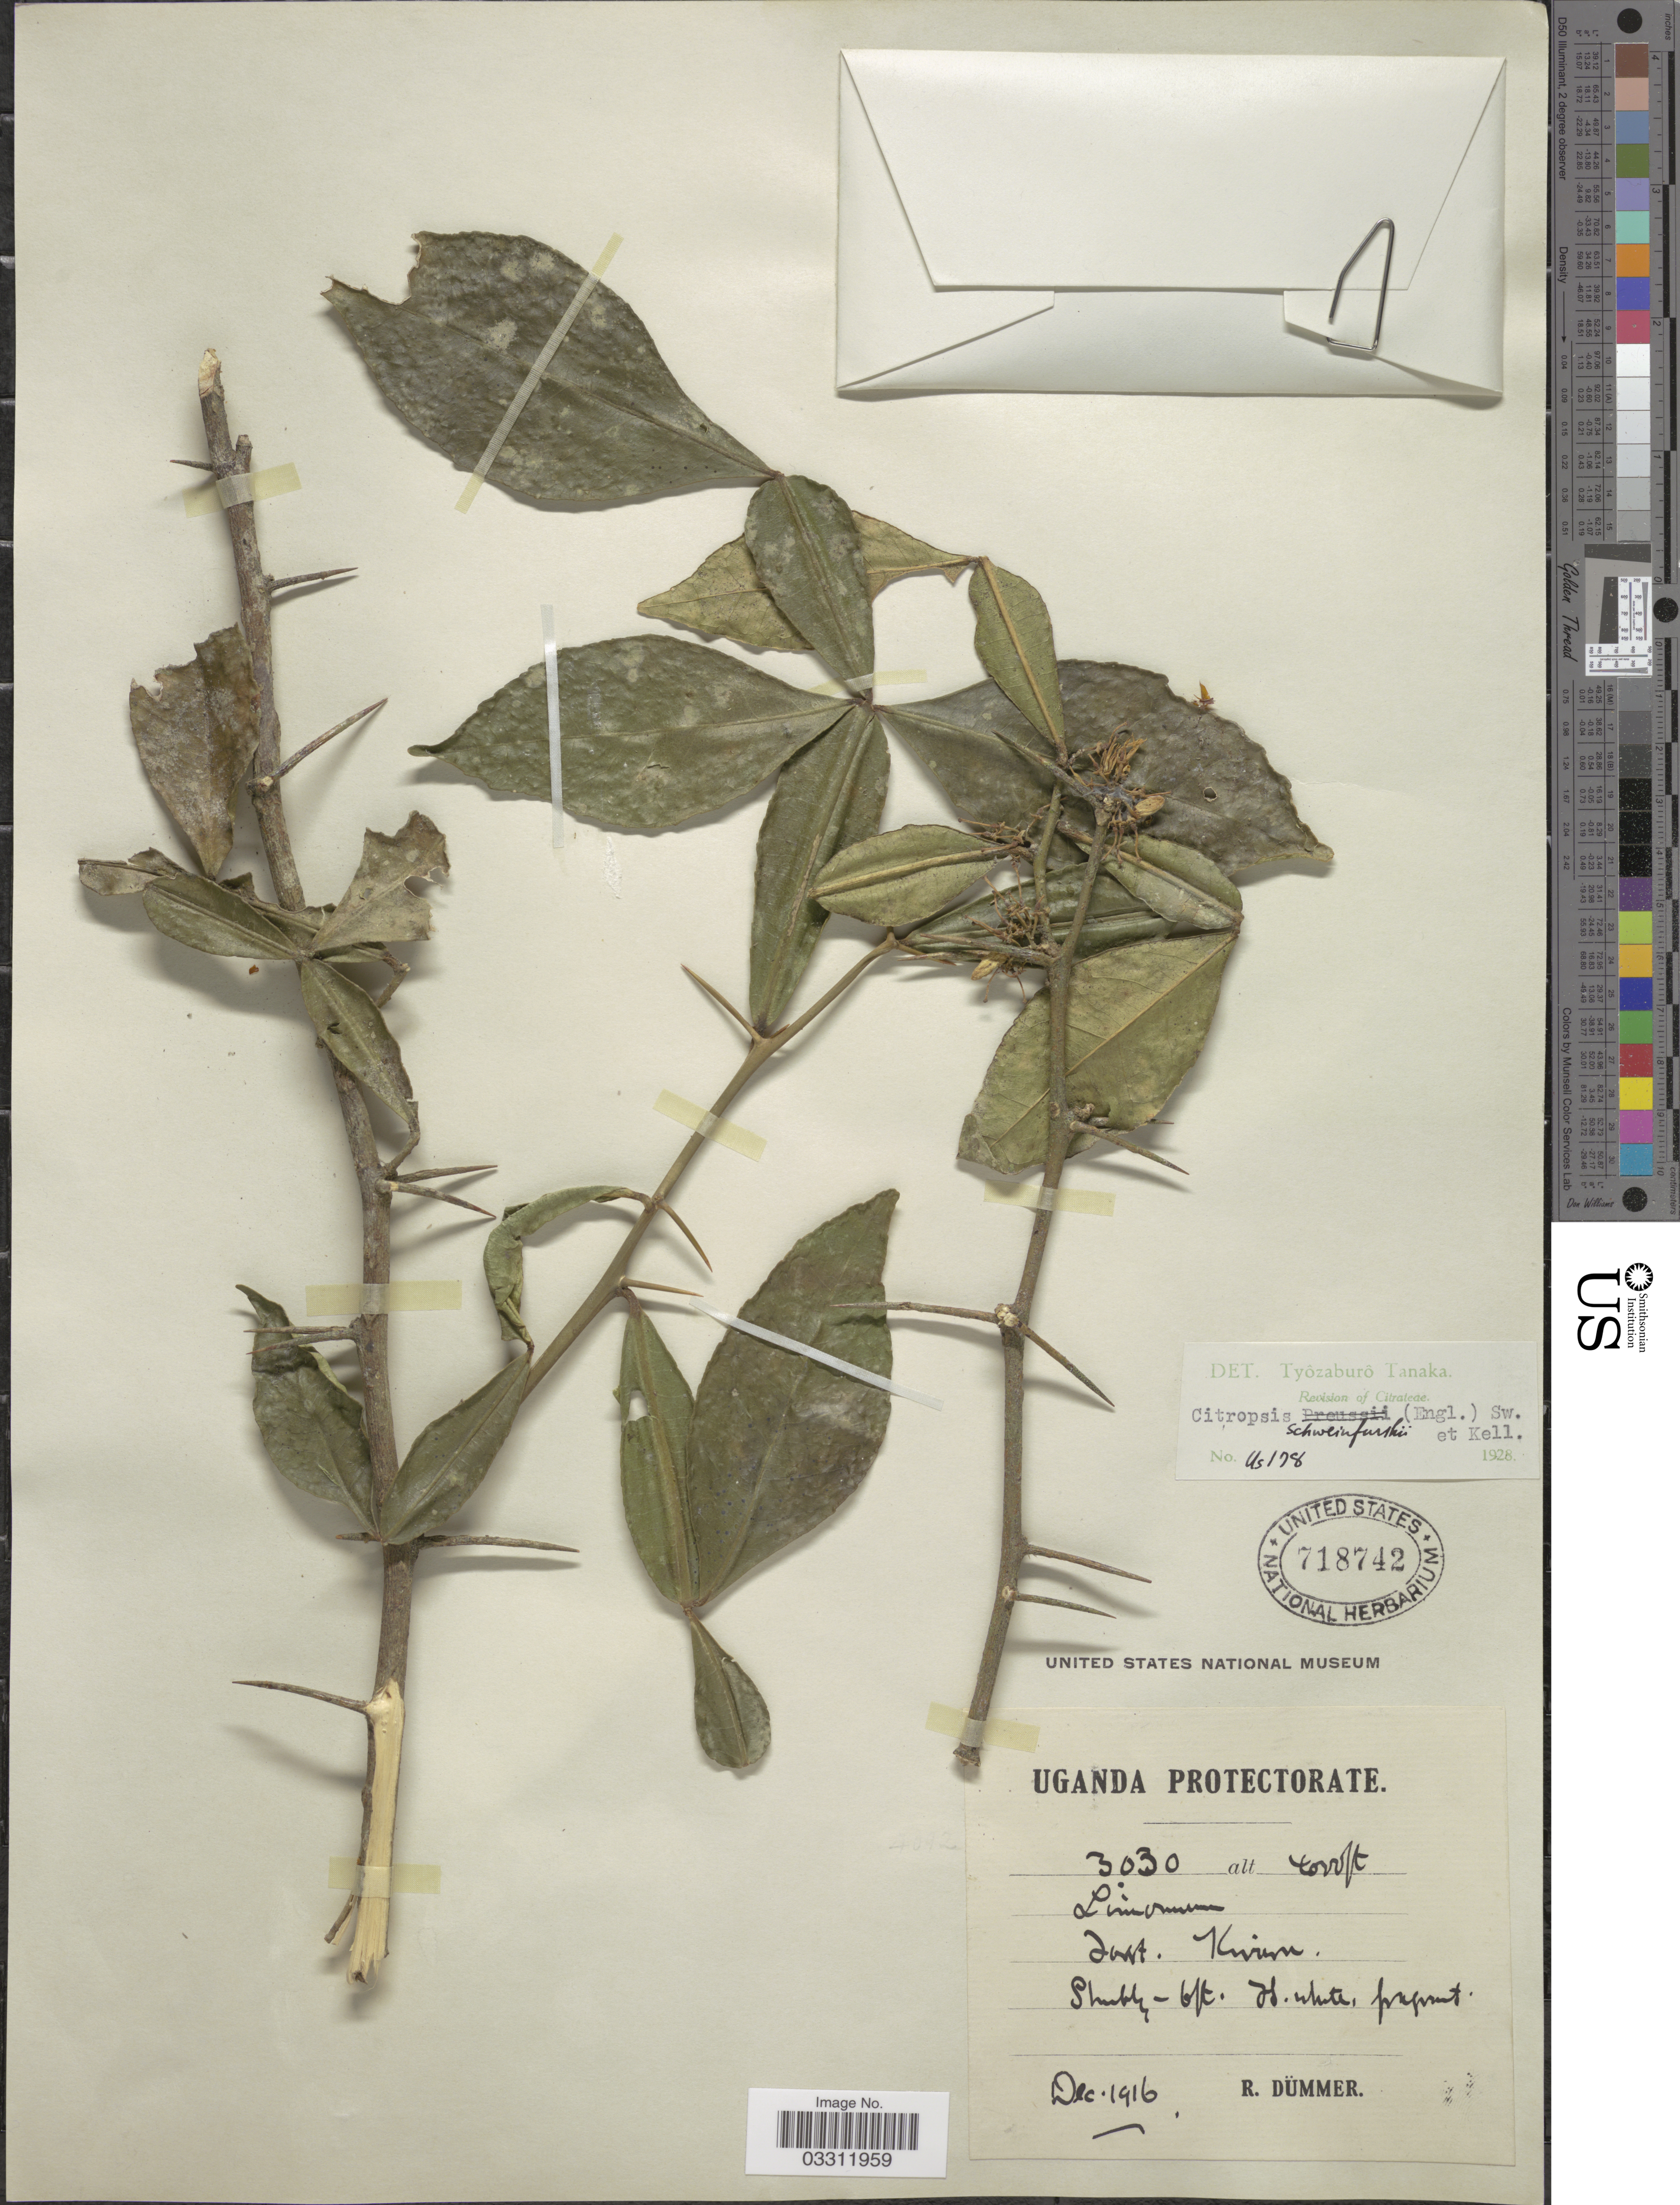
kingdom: Plantae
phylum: Tracheophyta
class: Magnoliopsida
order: Sapindales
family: Rutaceae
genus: Citropsis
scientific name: Citropsis schweinfurthii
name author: Swingle & M. Kellerm.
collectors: R. A. Dümmer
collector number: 3030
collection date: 1916-12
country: Uganda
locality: Uganda Protectorate. Kivuvu.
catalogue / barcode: US 718742